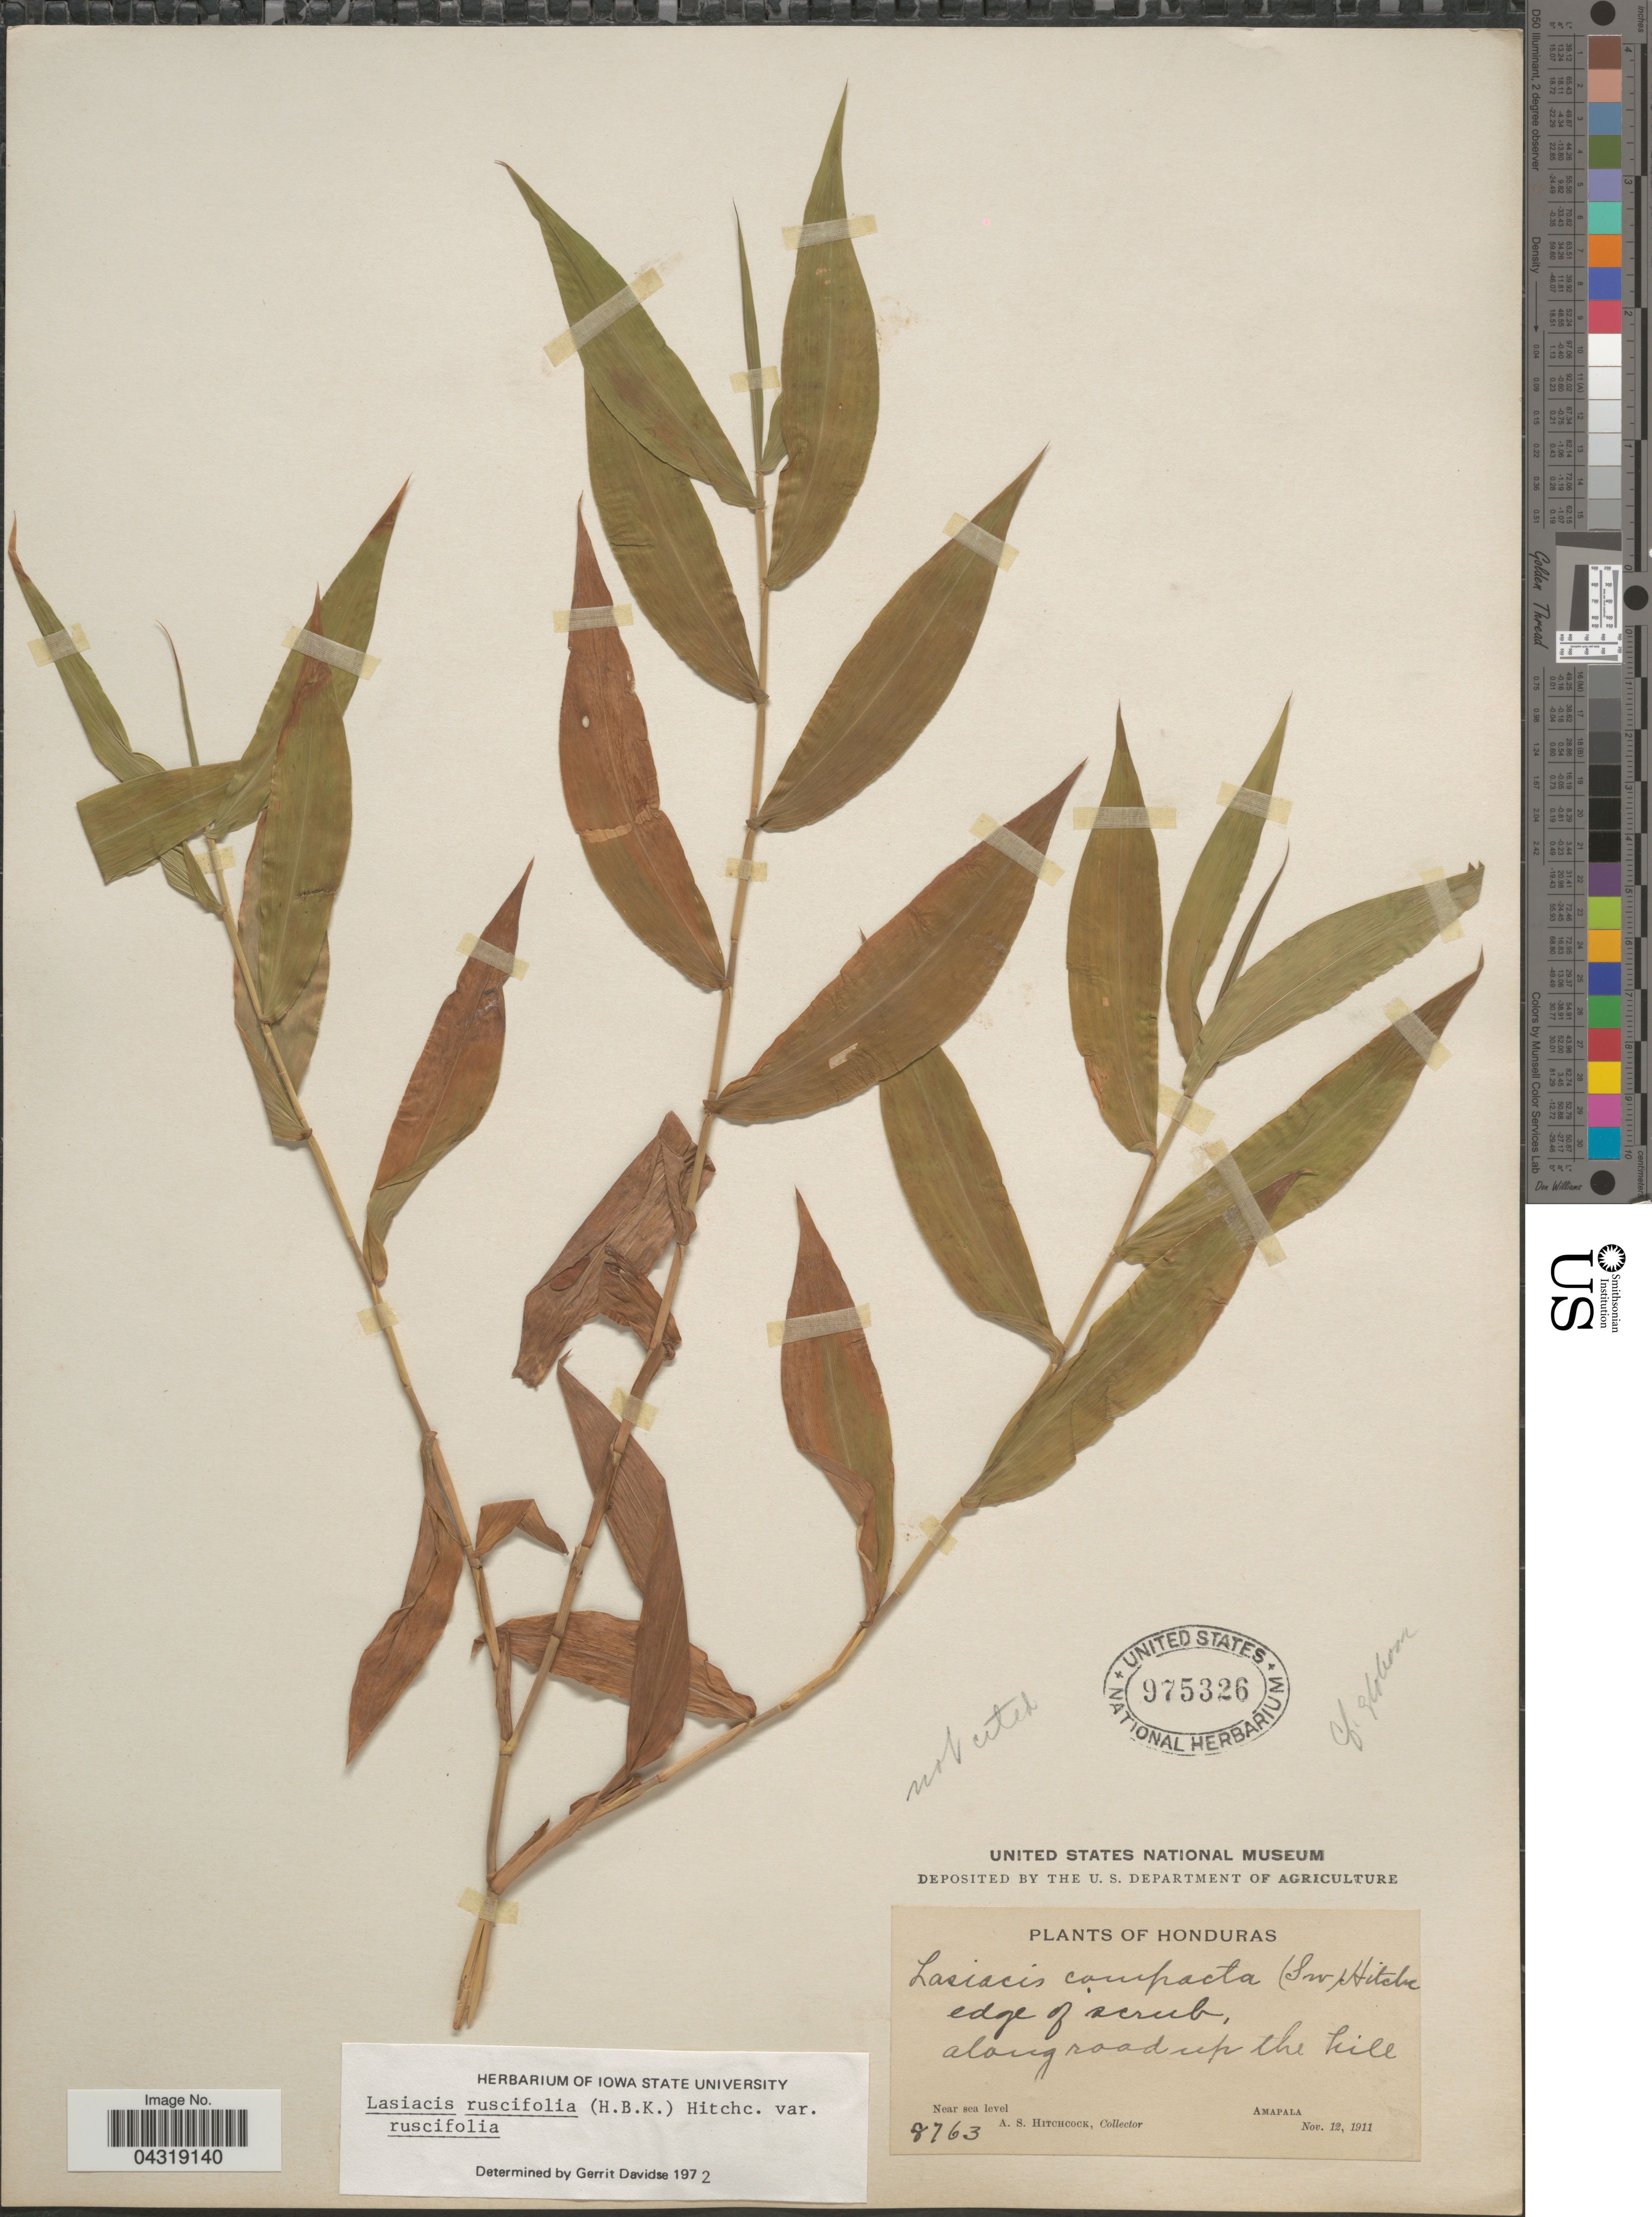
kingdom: Plantae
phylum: Tracheophyta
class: Liliopsida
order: Poales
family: Poaceae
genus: Lasiacis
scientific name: Lasiacis ruscifolia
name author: (Kunth) Hitchc.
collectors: A. S. Hitchcock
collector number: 8763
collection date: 1911-11-12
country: Honduras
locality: Along road up the hill. Amapala.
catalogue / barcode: US 975326